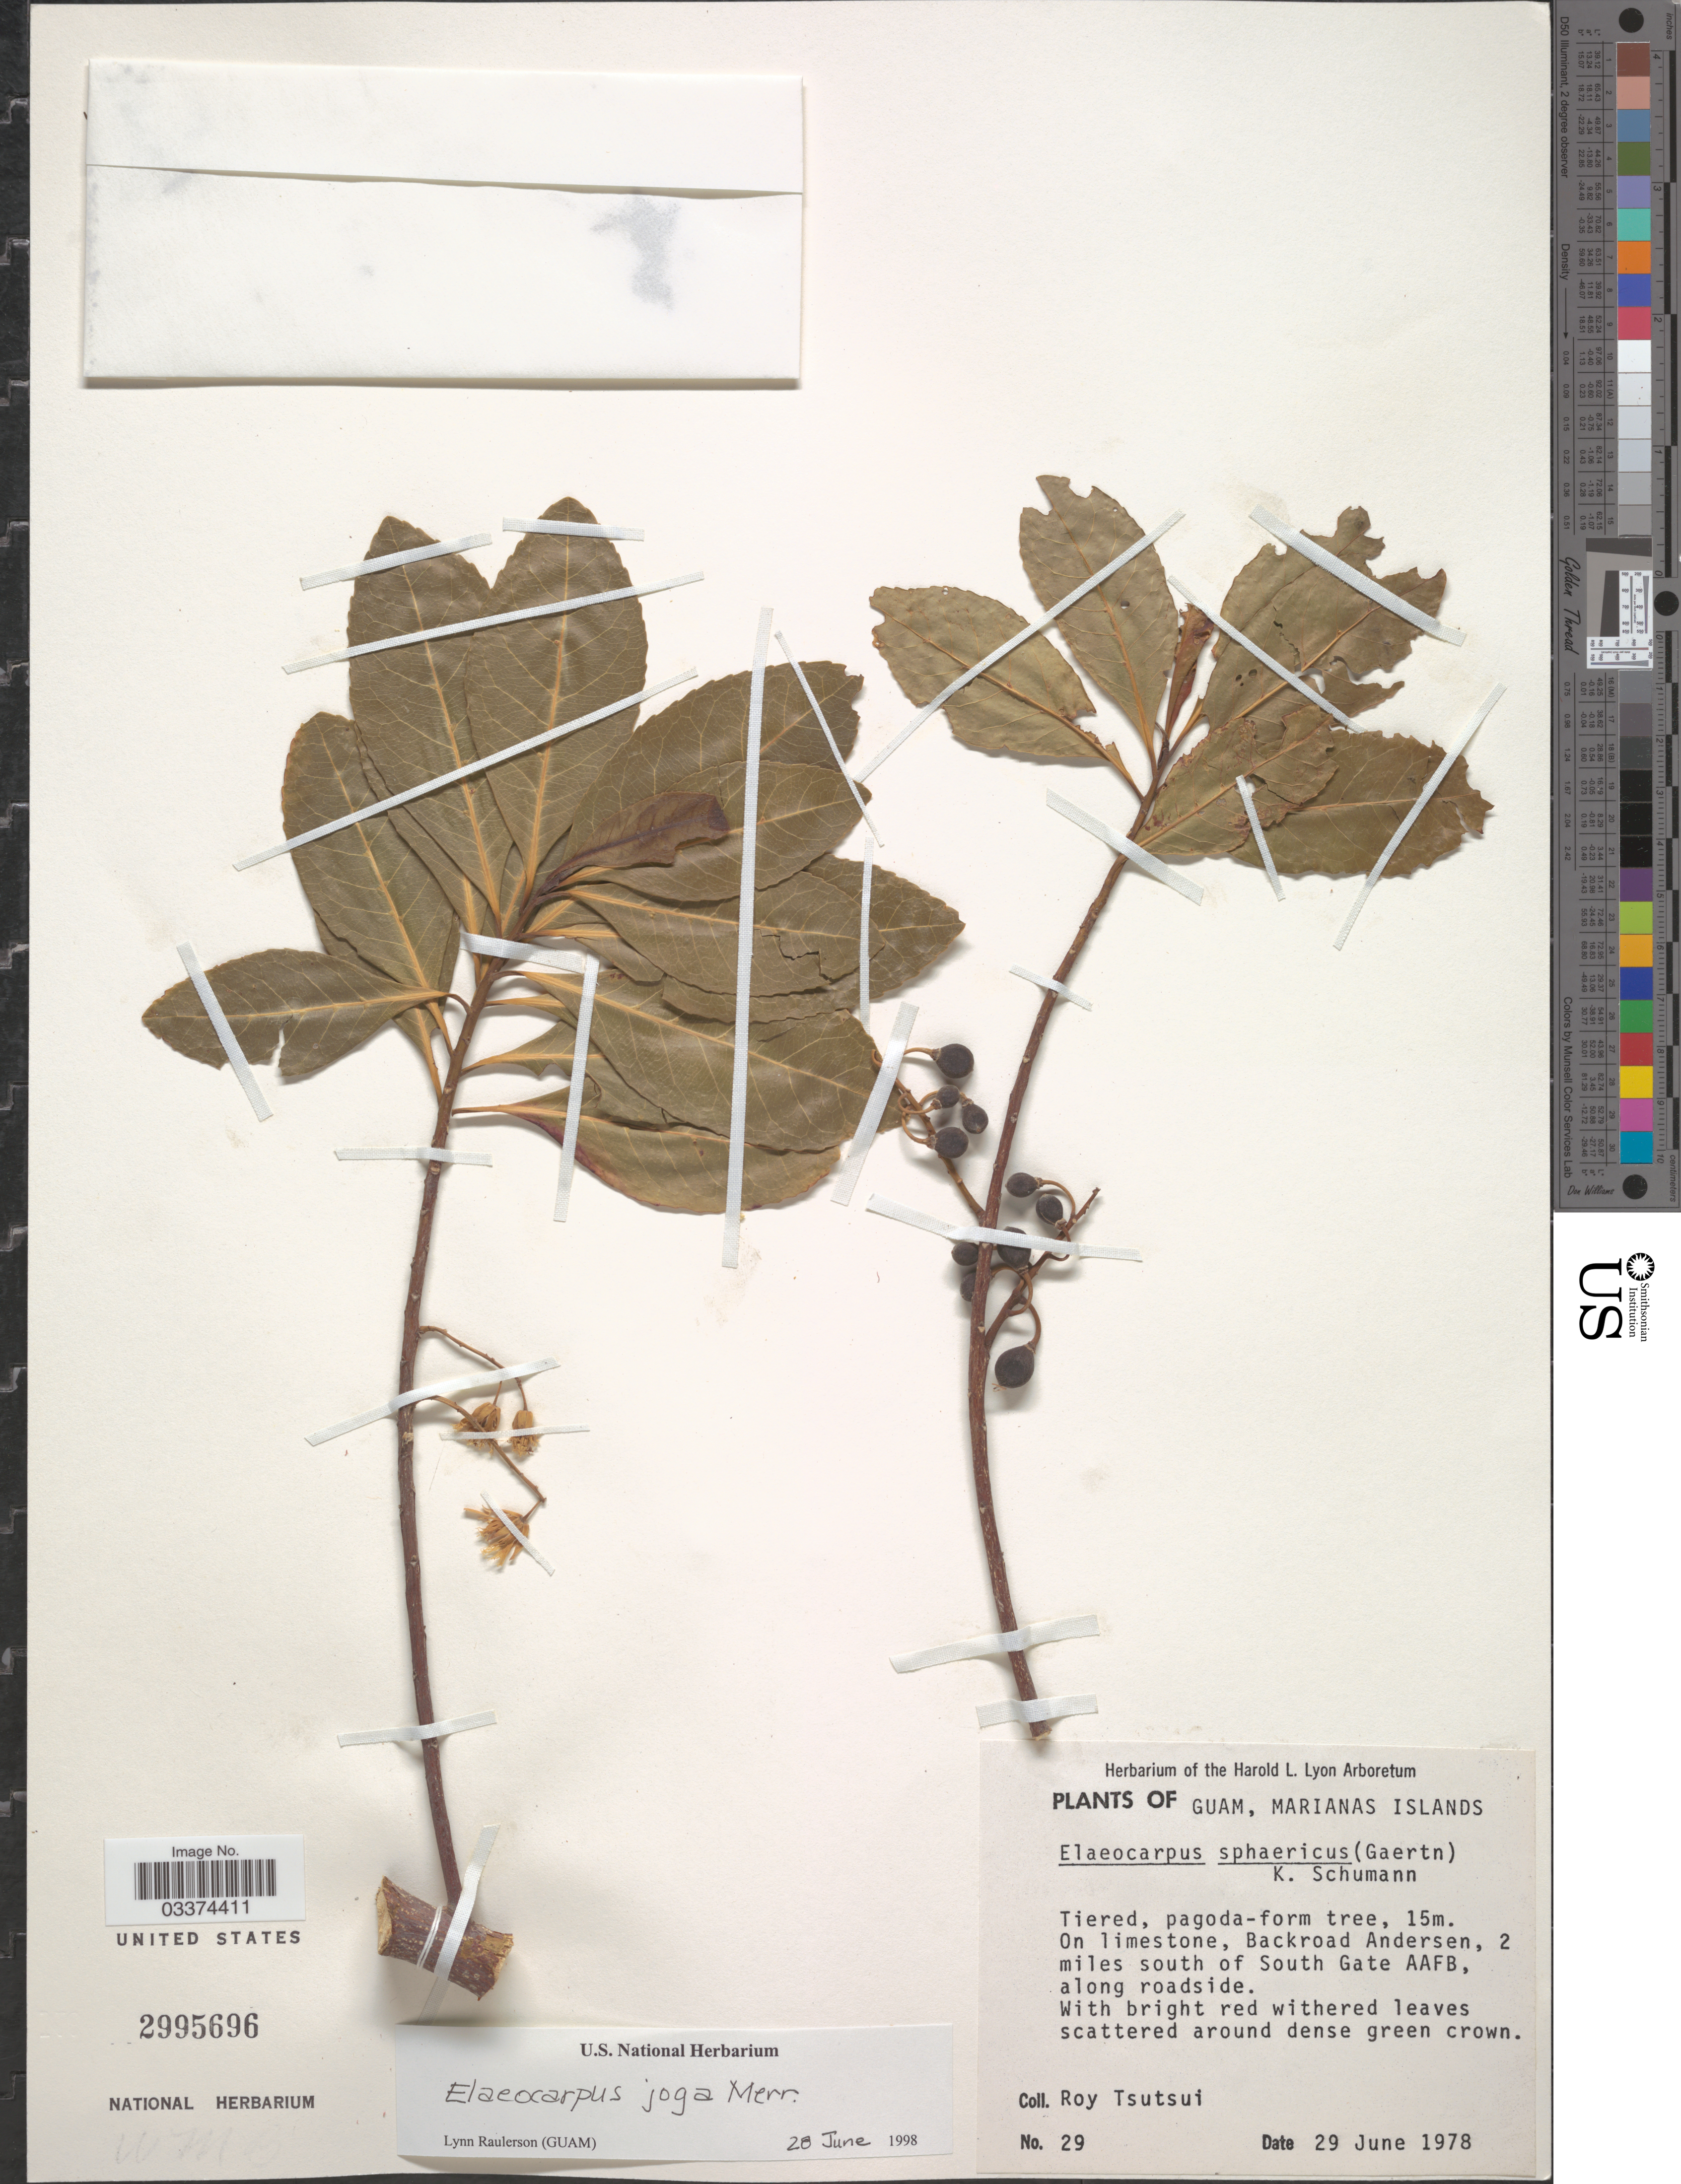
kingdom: Plantae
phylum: Tracheophyta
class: Magnoliopsida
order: Oxalidales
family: Elaeocarpaceae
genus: Elaeocarpus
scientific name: Elaeocarpus joga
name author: Merr.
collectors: R. Tsutsui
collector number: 29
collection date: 1978-06-29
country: Guam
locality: Marianas Islands, On limestone, Backroad Anderesen, 2 miles south of South Gate AAFB, along roadside.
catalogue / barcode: US 2995696